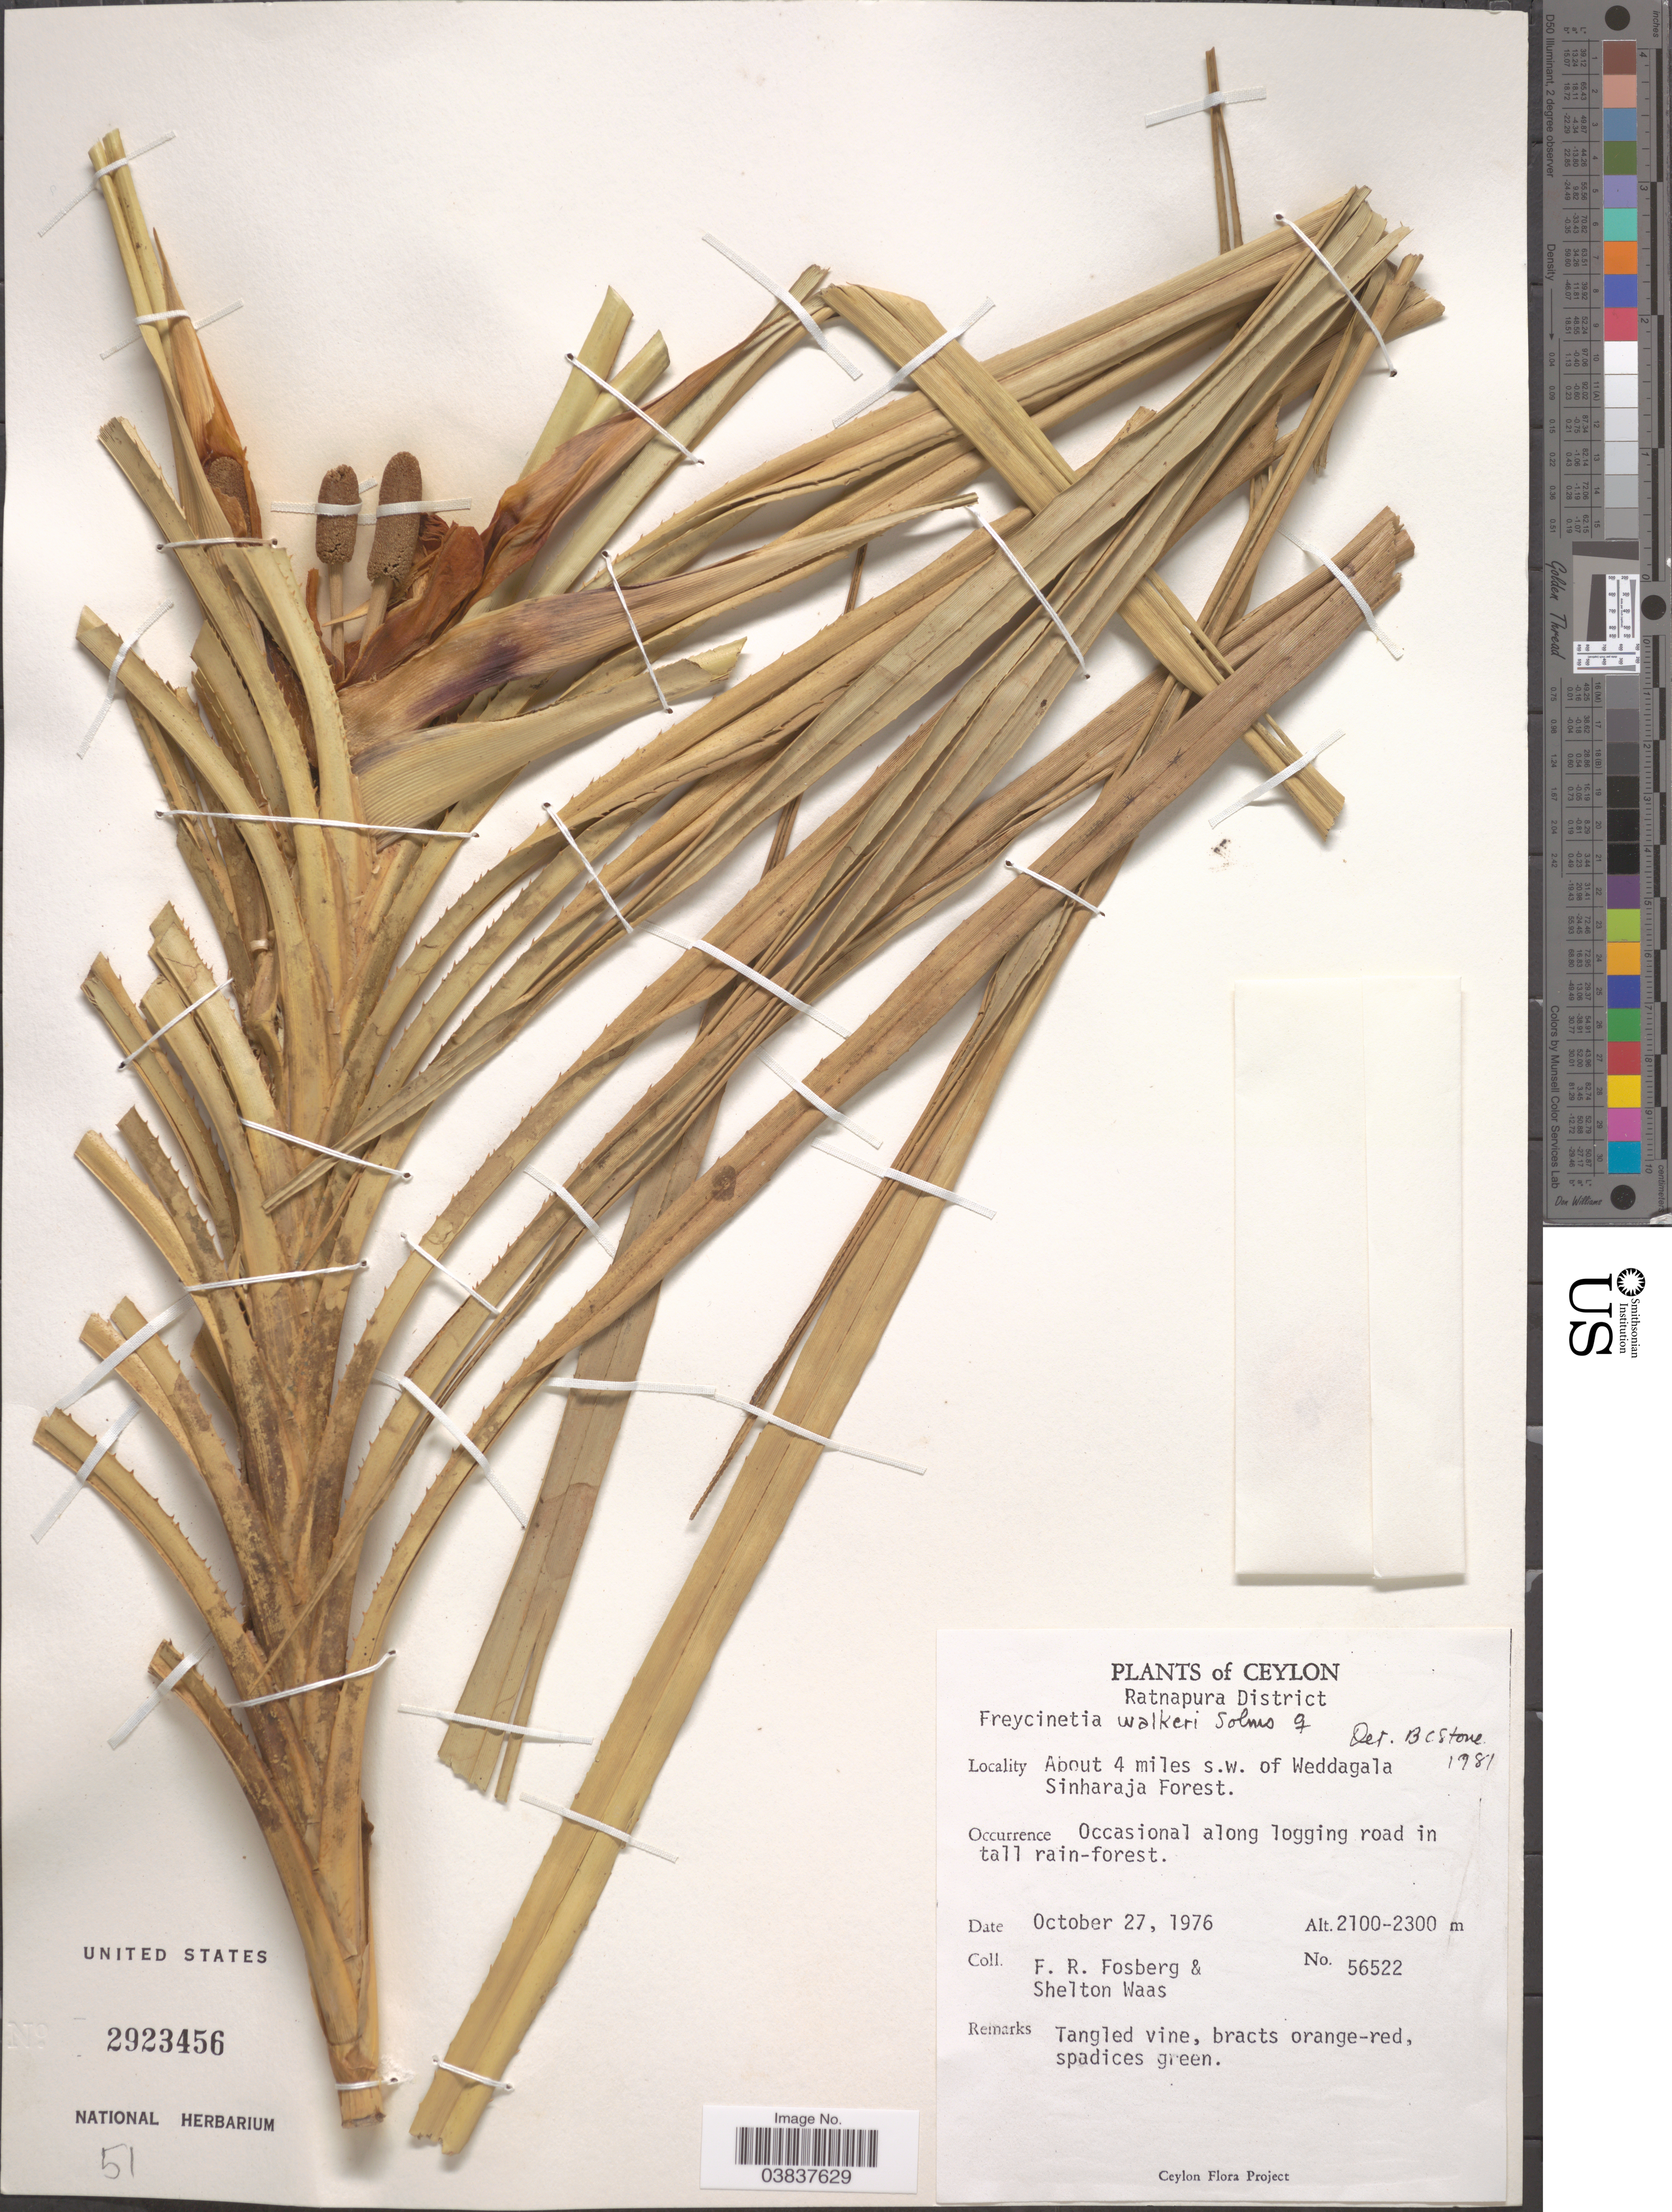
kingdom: Plantae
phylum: Tracheophyta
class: Liliopsida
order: Pandanales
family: Pandanaceae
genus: Freycinetia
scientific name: Freycinetia walkeri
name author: Solms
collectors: F. R. Fosberg & S. Waas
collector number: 56522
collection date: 1976-10-27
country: Sri Lanka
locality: Ceylon. Ratnapura District. About 4 miles s.w. of Weddagala Sinharaja Forest.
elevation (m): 2100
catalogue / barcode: US 2923456